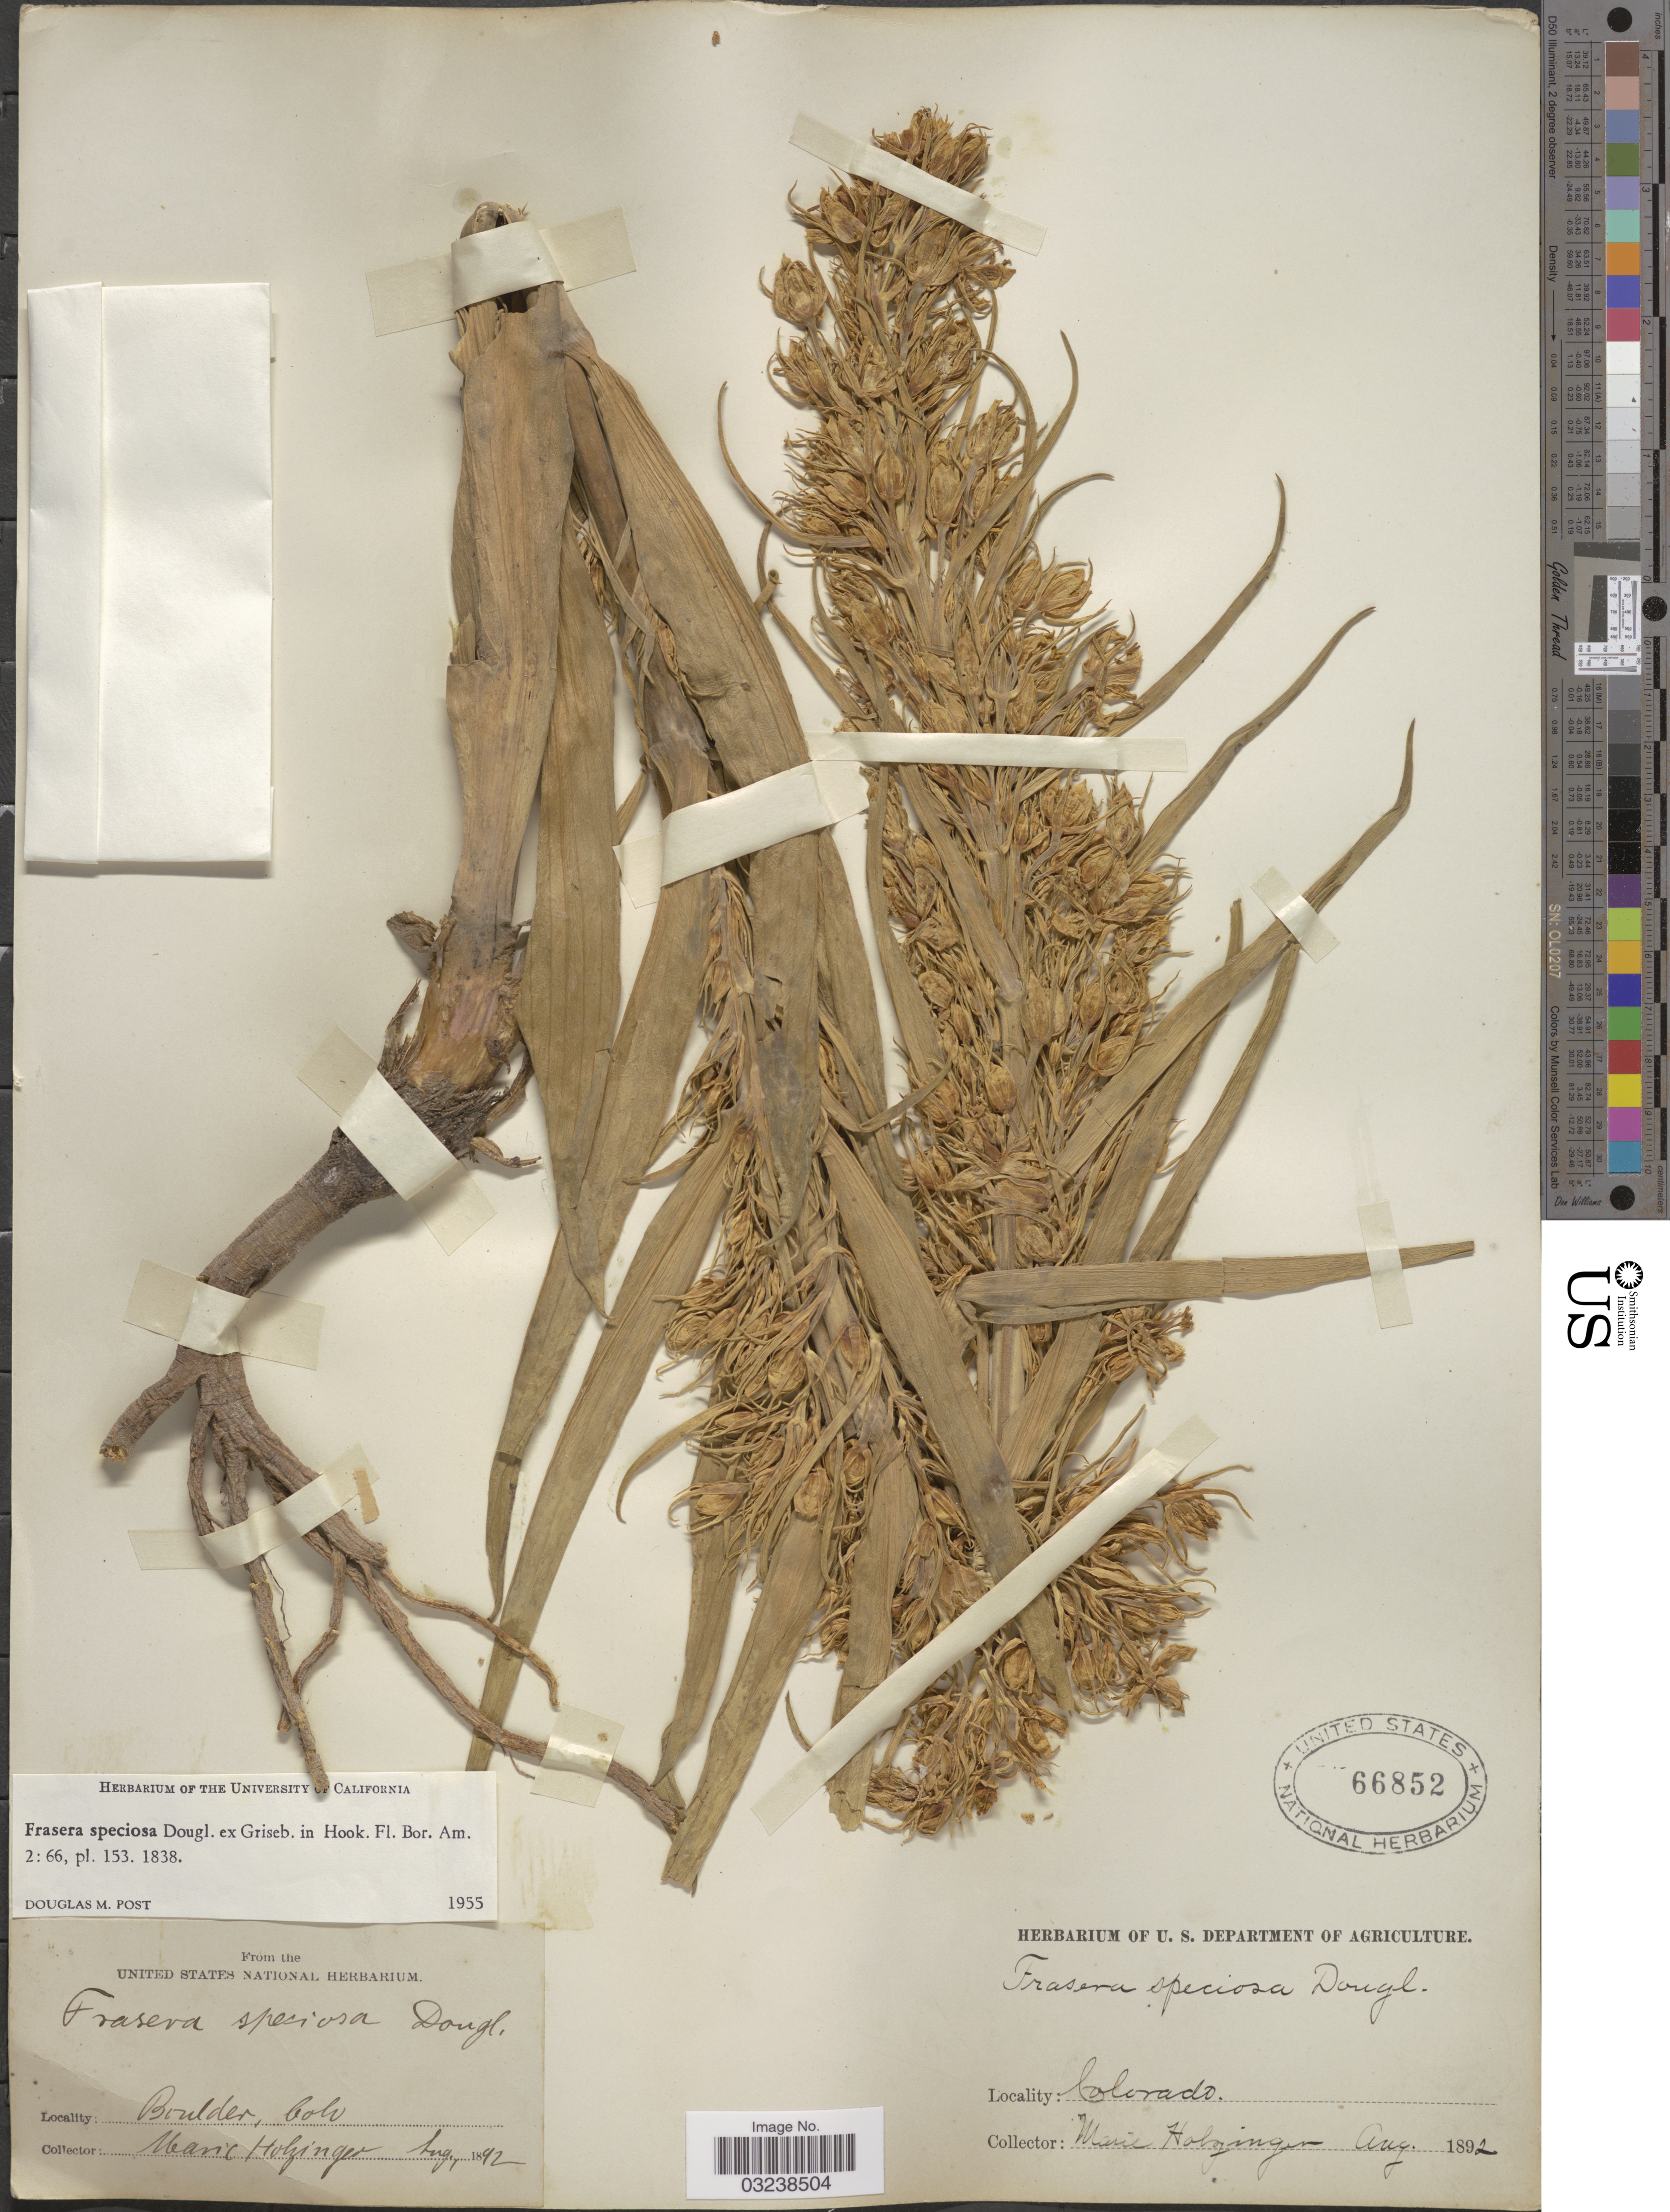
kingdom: Plantae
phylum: Tracheophyta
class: Magnoliopsida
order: Gentianales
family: Gentianaceae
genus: Swertia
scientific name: Swertia radiata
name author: (Kellogg) Kuntze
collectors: M. Holzinger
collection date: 1892-08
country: United States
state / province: Colorado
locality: Boulder.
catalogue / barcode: US 66852